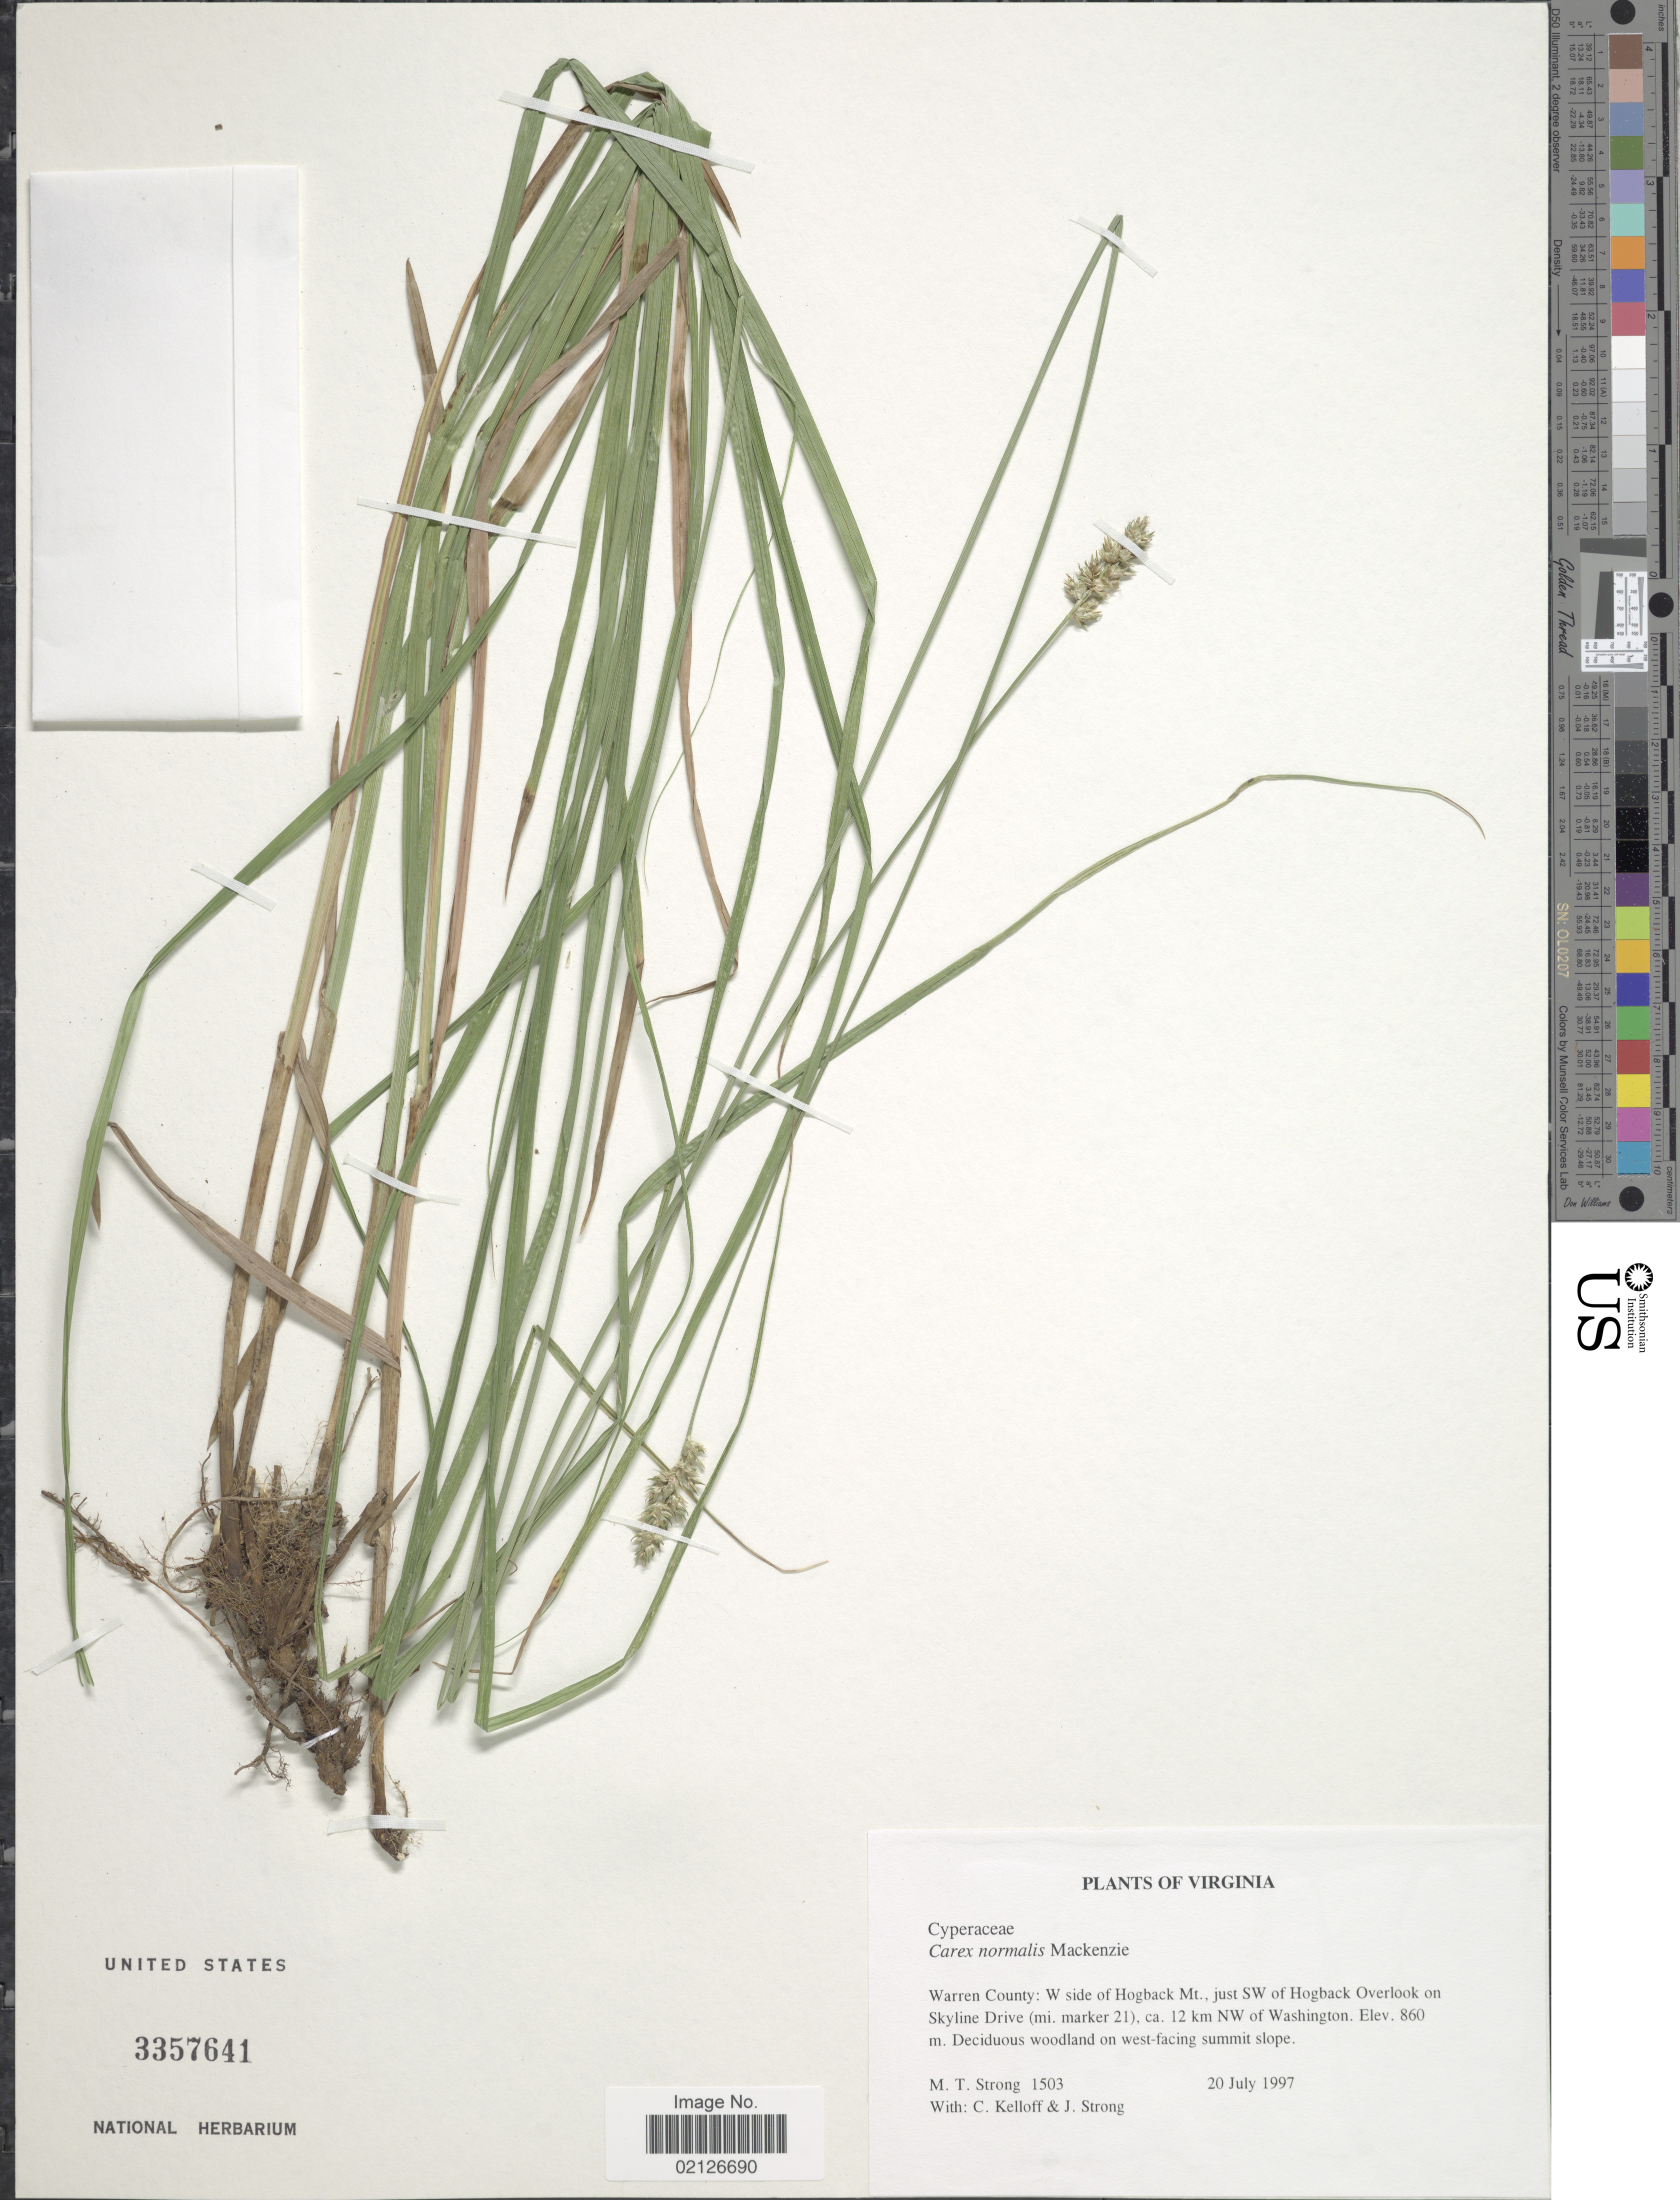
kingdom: Plantae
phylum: Tracheophyta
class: Liliopsida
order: Poales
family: Cyperaceae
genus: Carex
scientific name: Carex normalis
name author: Mack.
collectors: M. T. Strong, C. L. Kelloff & J. Strong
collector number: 1503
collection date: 1997-07-20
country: United States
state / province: Virginia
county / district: Warren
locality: Warren County: W side of Hogback Mt., just SW of Hogback Overlook on Skyline Drive (mi. marker 21) , ca. 12 km NW of Washington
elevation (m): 860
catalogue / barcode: US 3357641